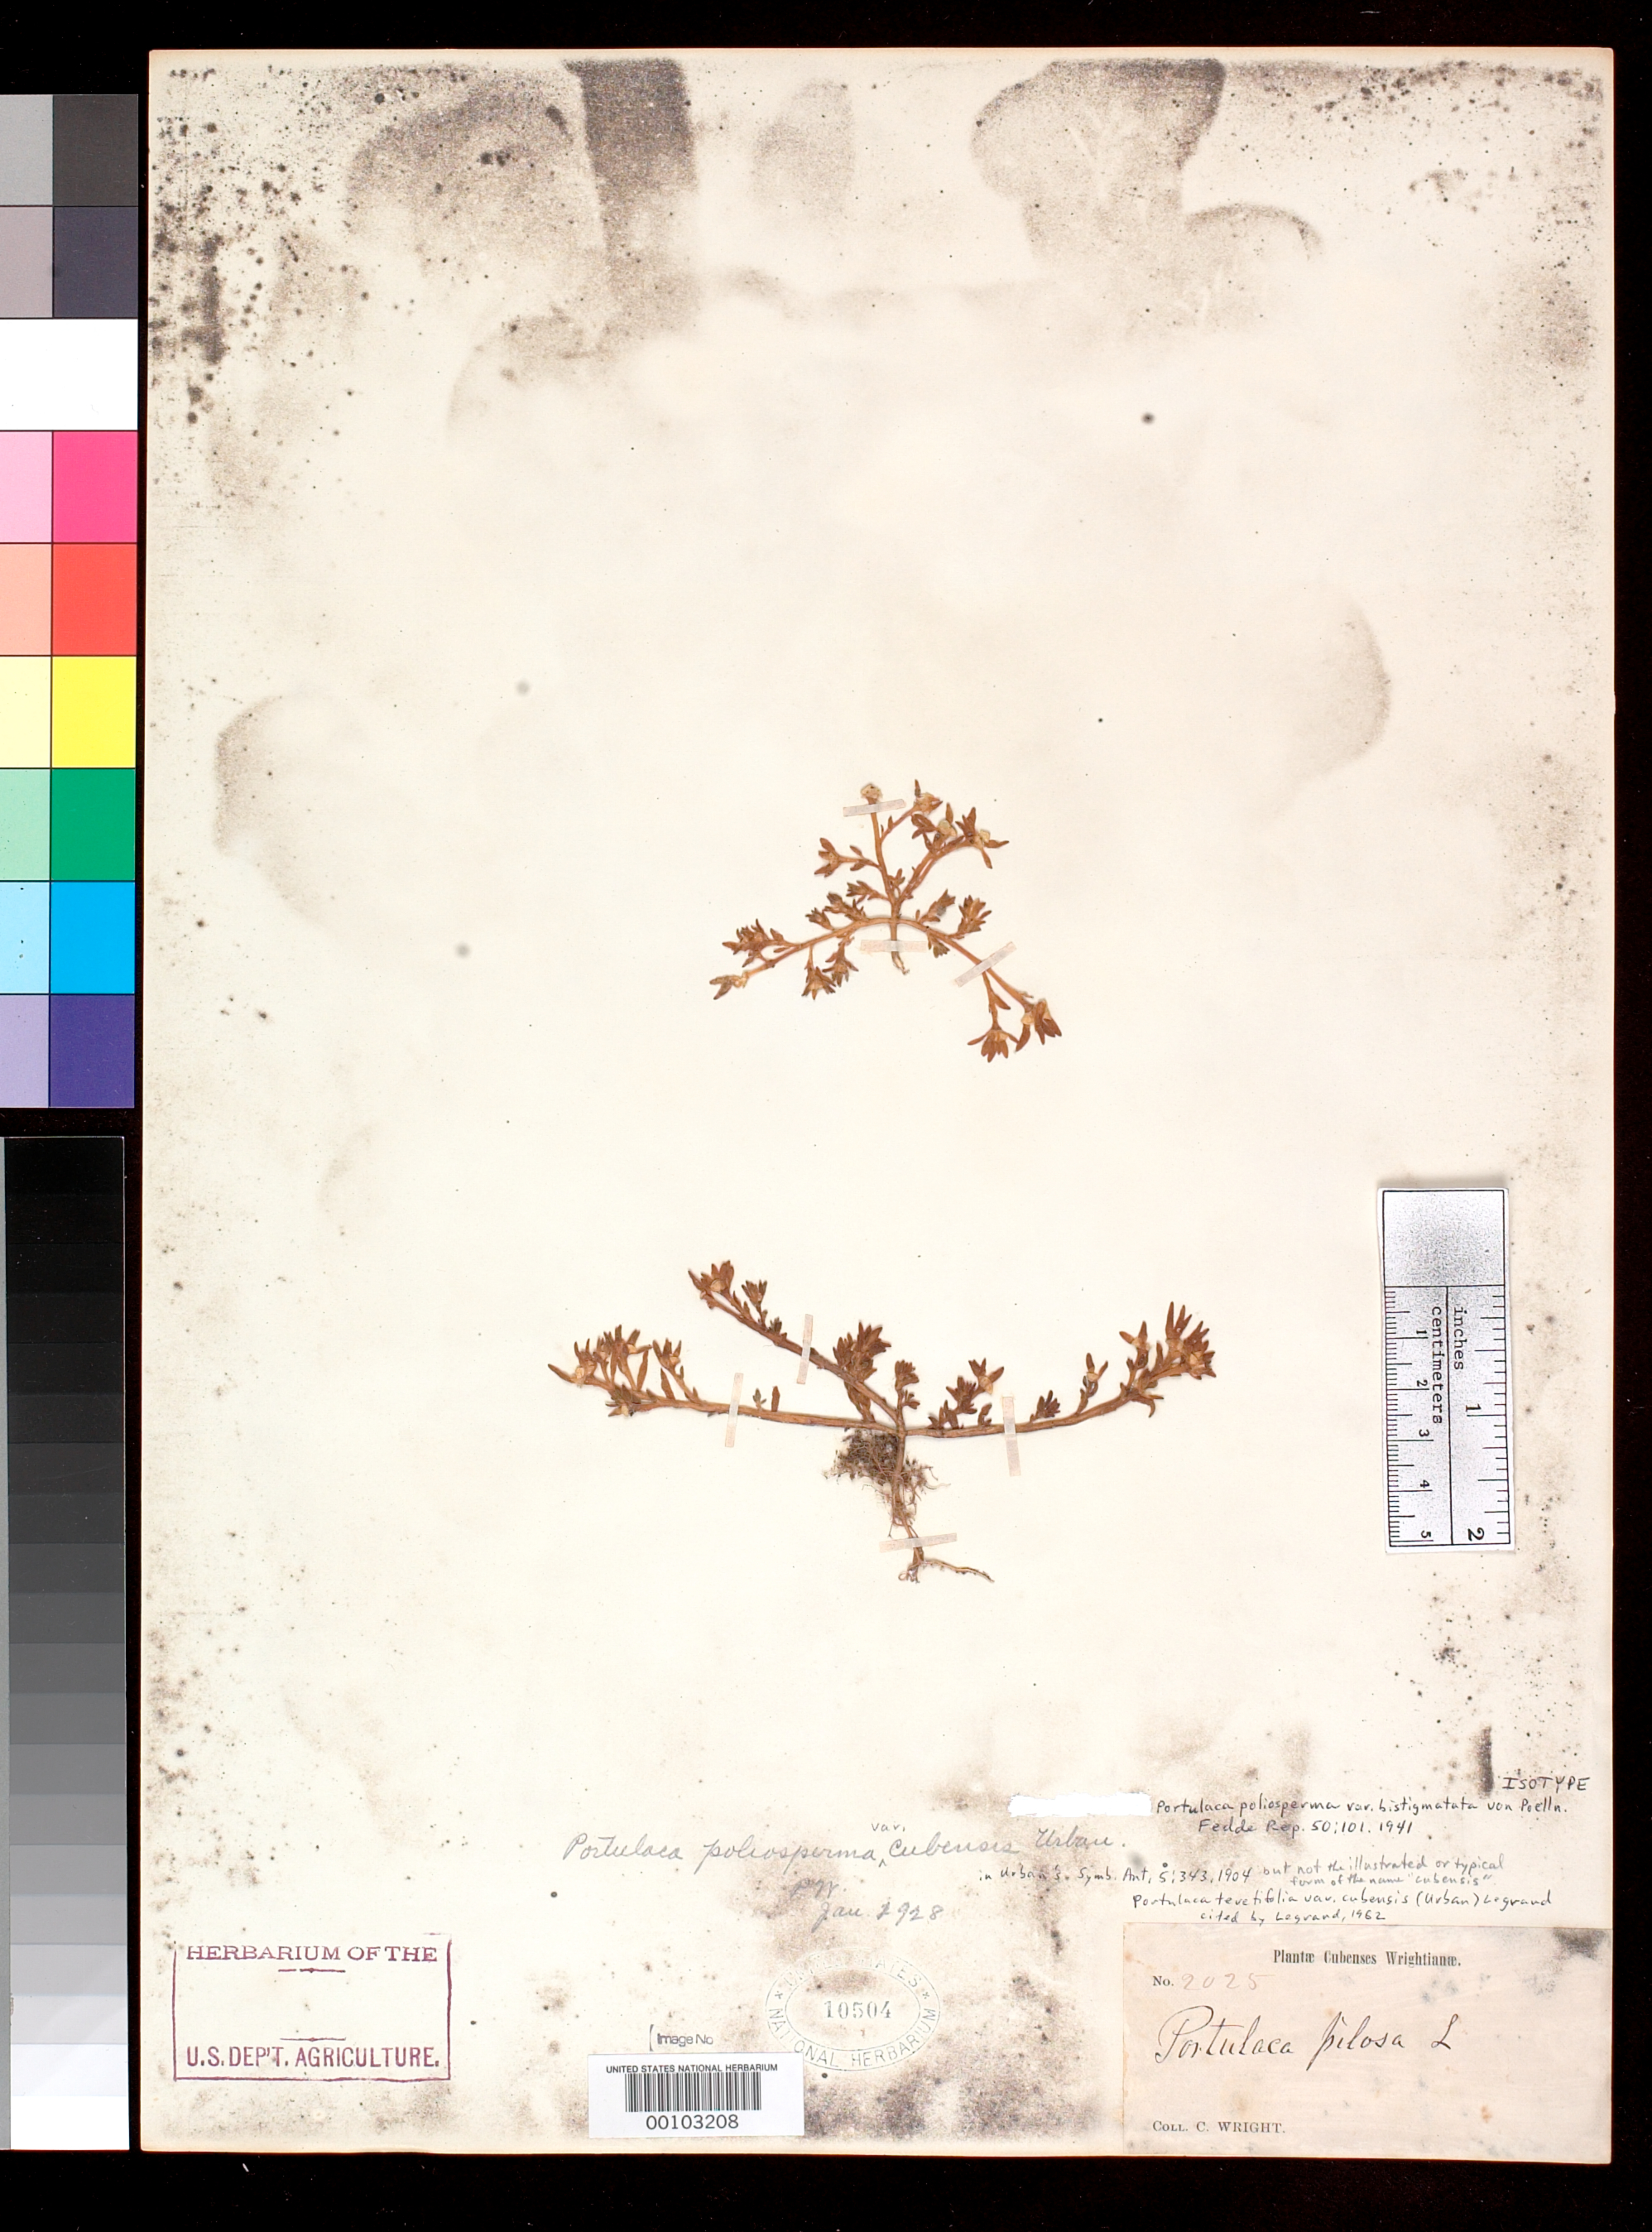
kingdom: Plantae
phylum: Tracheophyta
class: Magnoliopsida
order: Caryophyllales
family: Portulacaceae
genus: Portulaca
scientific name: Portulaca poliosperma var. bistigmatata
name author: Poelln.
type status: Isotype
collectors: C. Wright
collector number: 2025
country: Cuba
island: Greater Antilles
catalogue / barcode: US 10504